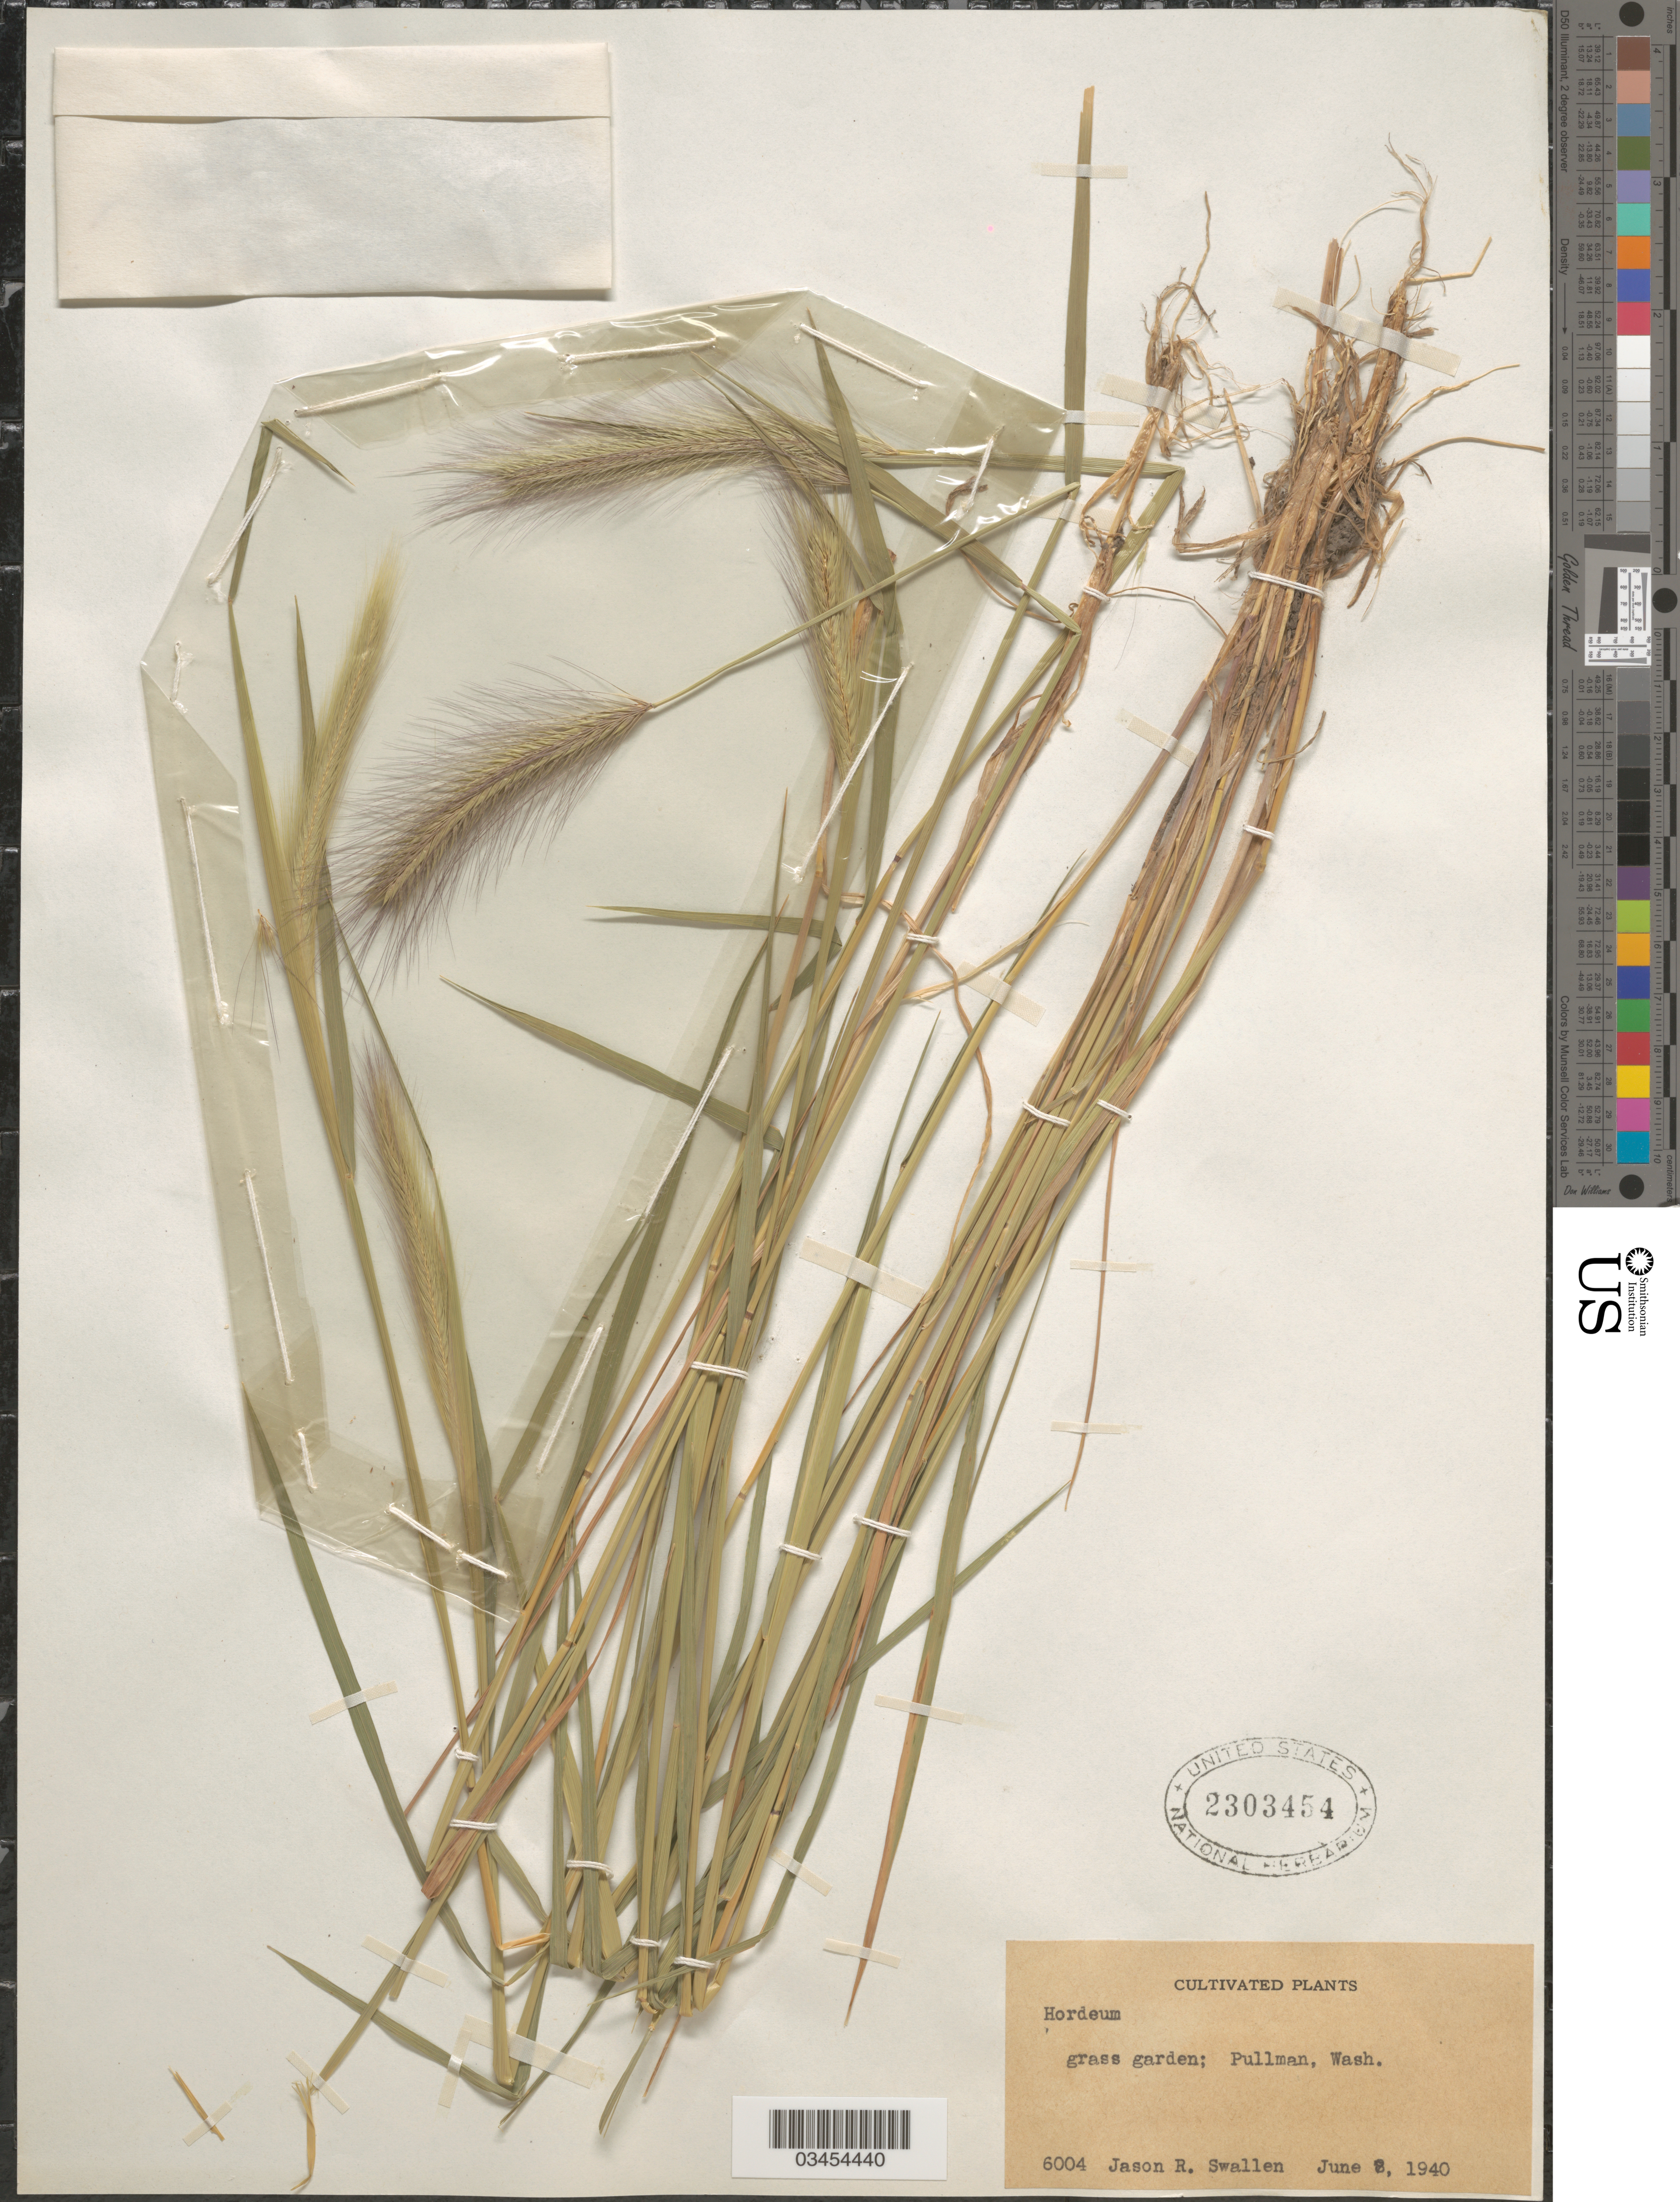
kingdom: Plantae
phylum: Tracheophyta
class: Liliopsida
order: Poales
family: Poaceae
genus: Hordeum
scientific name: Hordeum sp.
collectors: J. R. Swallen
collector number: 6004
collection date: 1940-06-08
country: United States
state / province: Washington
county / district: Whitman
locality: Grass garden; Pullman.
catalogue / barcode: US 2303454